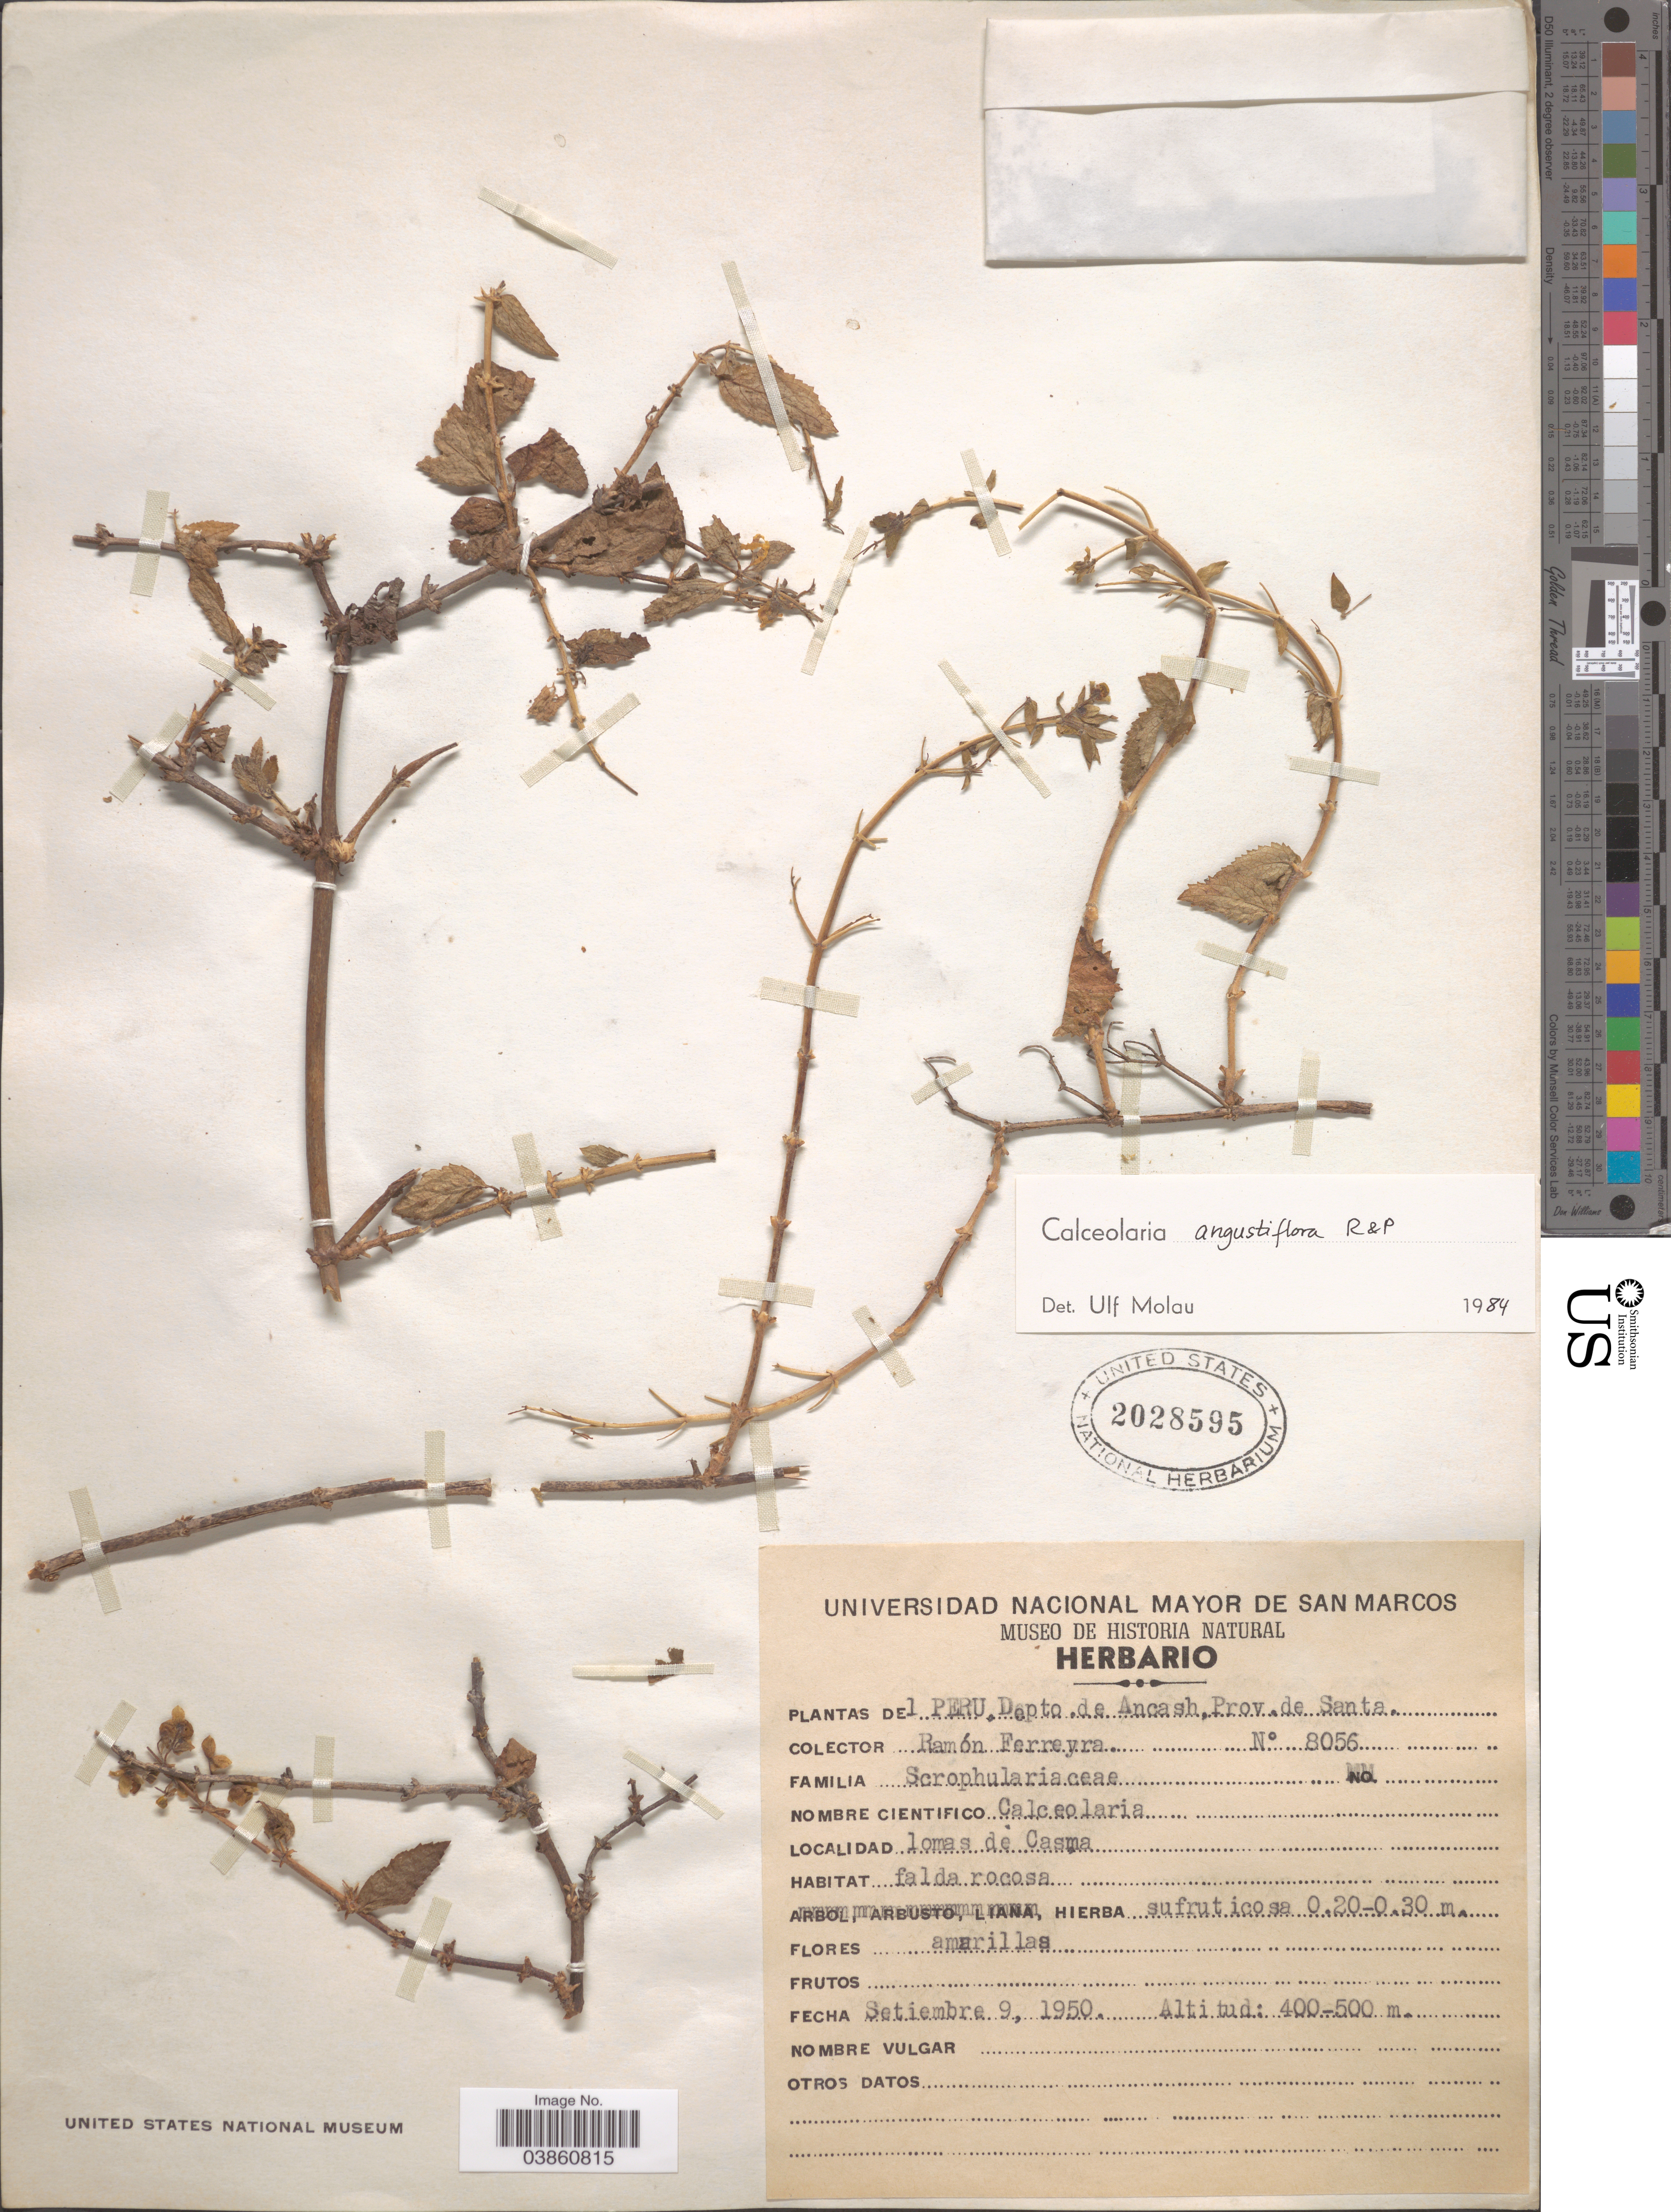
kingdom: Plantae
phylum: Tracheophyta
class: Magnoliopsida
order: Lamiales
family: Calceolariaceae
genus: Calceolaria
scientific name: Calceolaria angustiflora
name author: Ruiz & Pav.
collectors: R. A. Ferreyra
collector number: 8056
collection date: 1950-09-09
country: Peru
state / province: Ancash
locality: Depto. de Ancash, Prov. de Santa. Lomas de Casma.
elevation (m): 400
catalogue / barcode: US 2028595